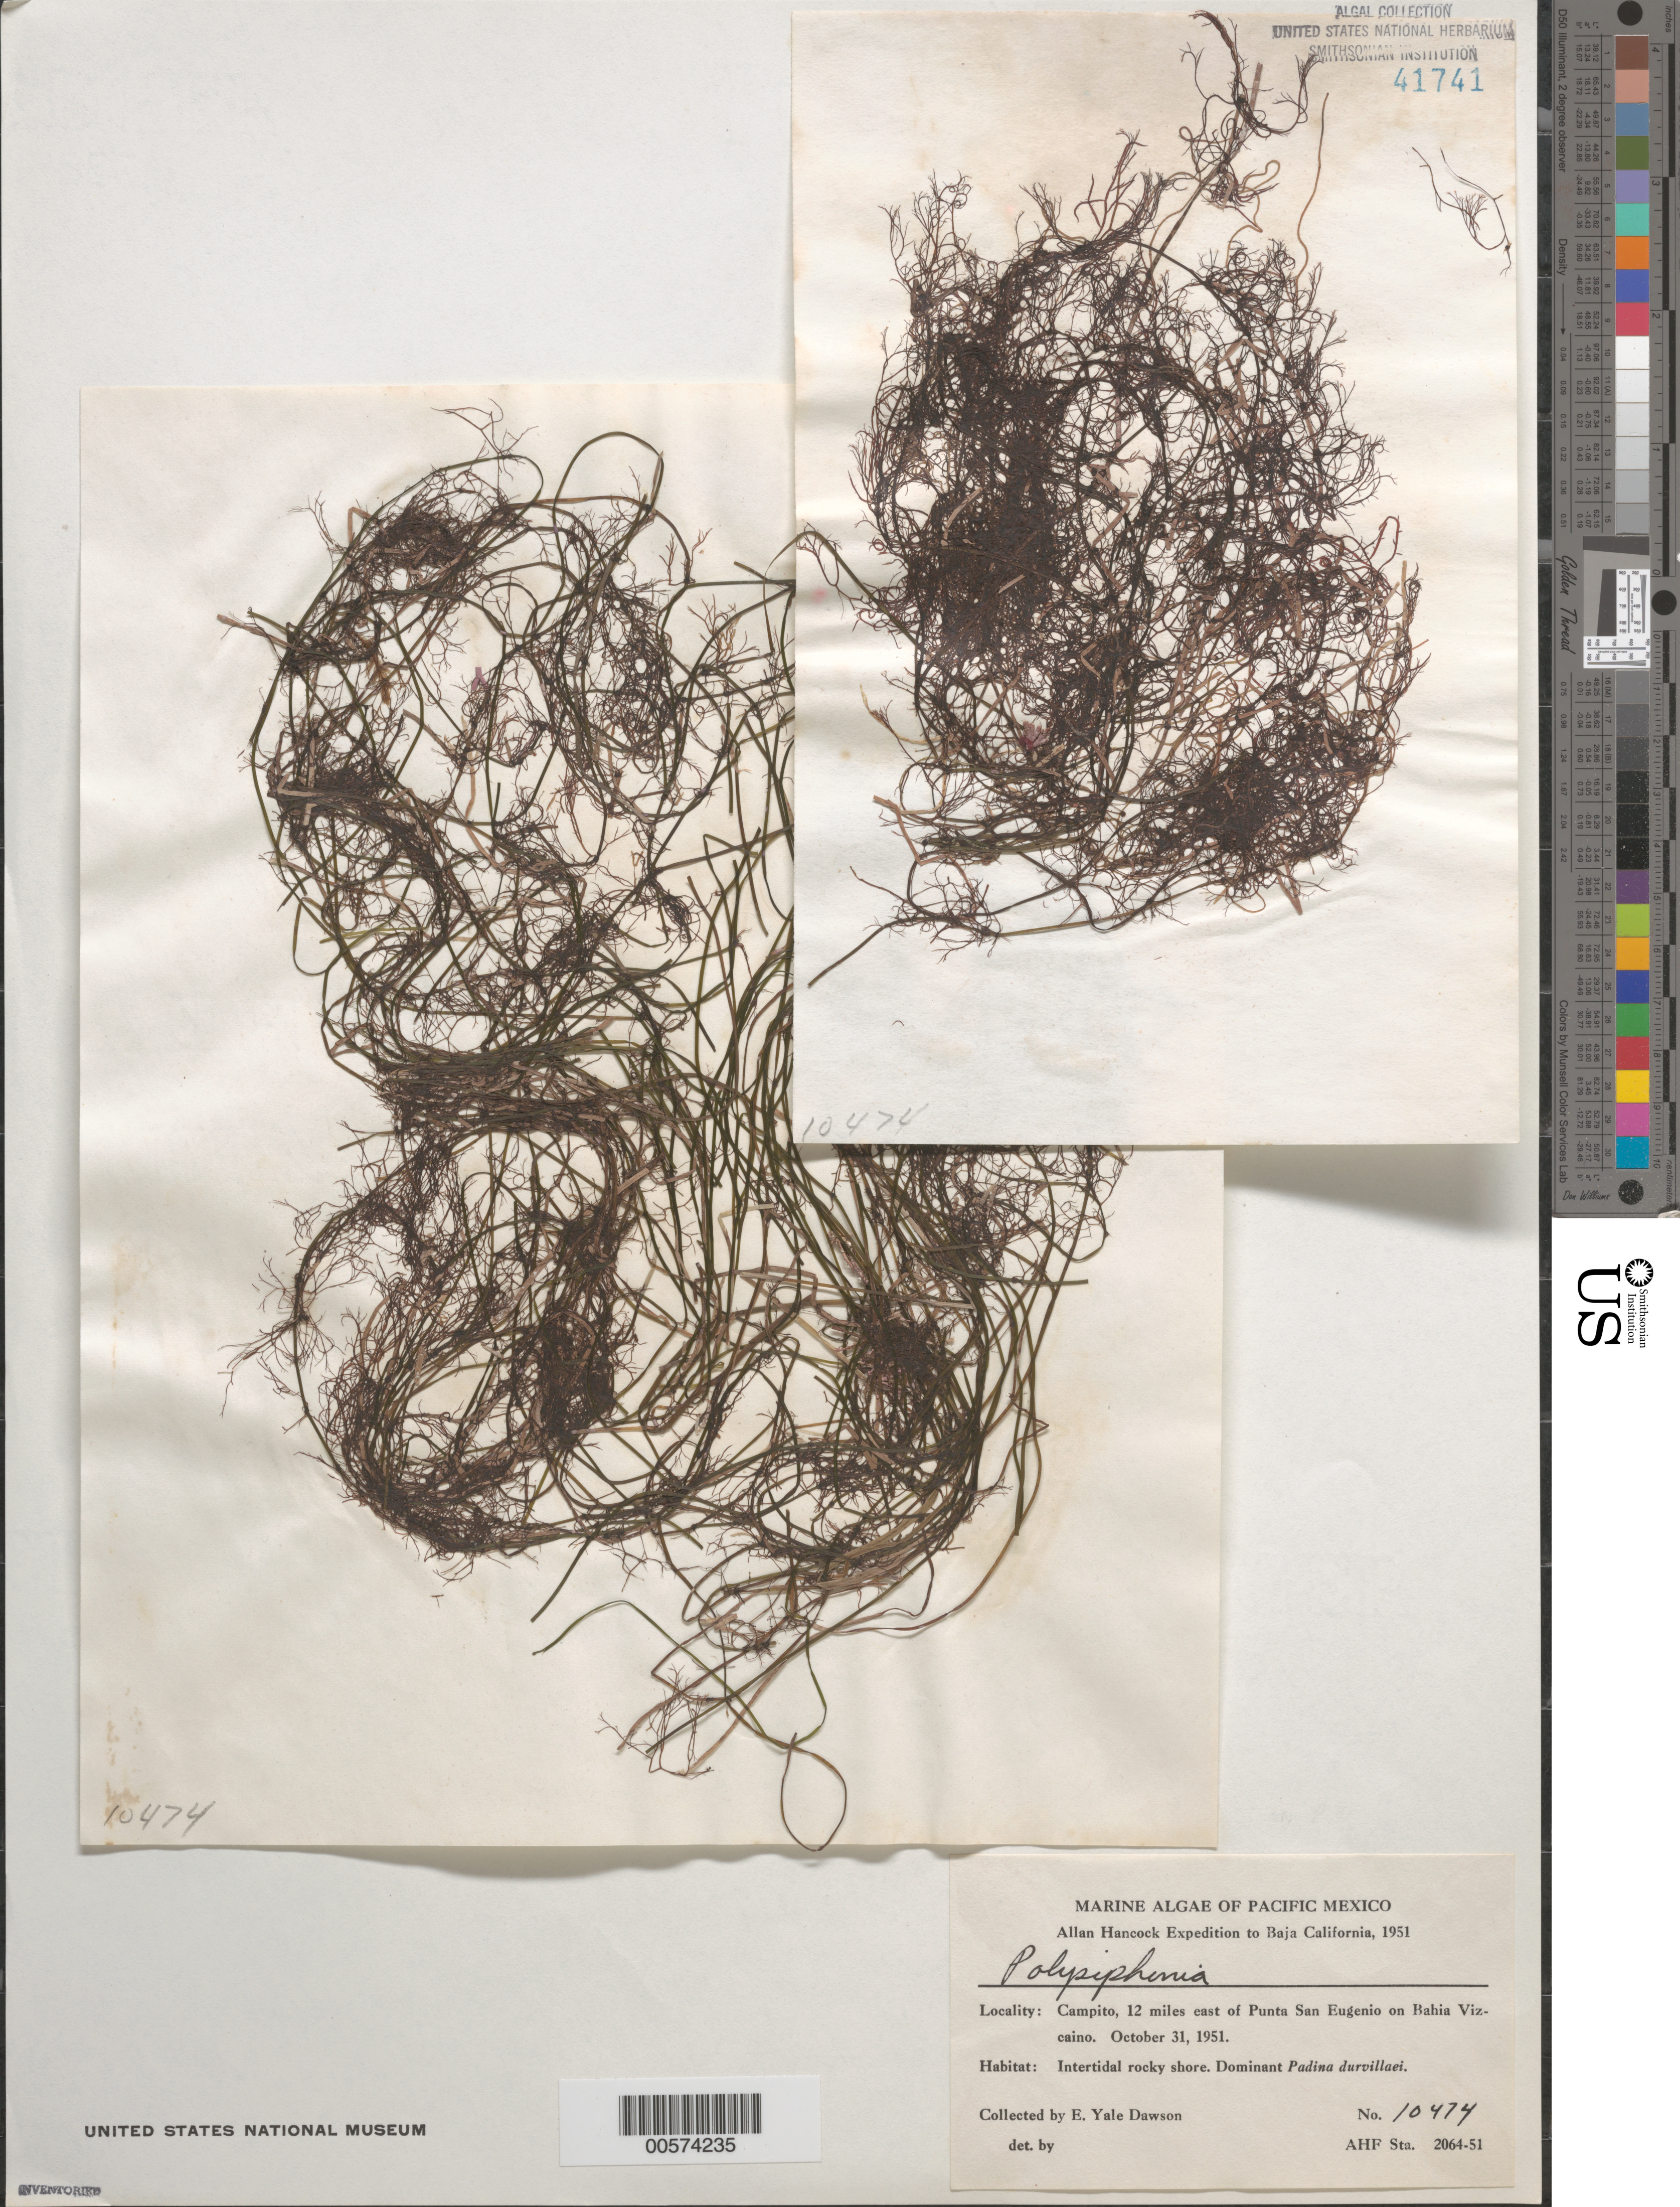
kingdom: Plantae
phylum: Rhodophyta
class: Florideophyceae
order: Ceramiales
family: Rhodomelaceae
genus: Polysiphonia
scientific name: Polysiphonia sp.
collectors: E. Y. Dawson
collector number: EYD 10474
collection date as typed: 31 Oct 1951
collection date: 1951-10-31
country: Mexico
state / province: Baja California Sur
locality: Campito, 12 miles east of Punta San Eugenio, Bahia Sebastian Vizcaino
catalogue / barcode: US 41741